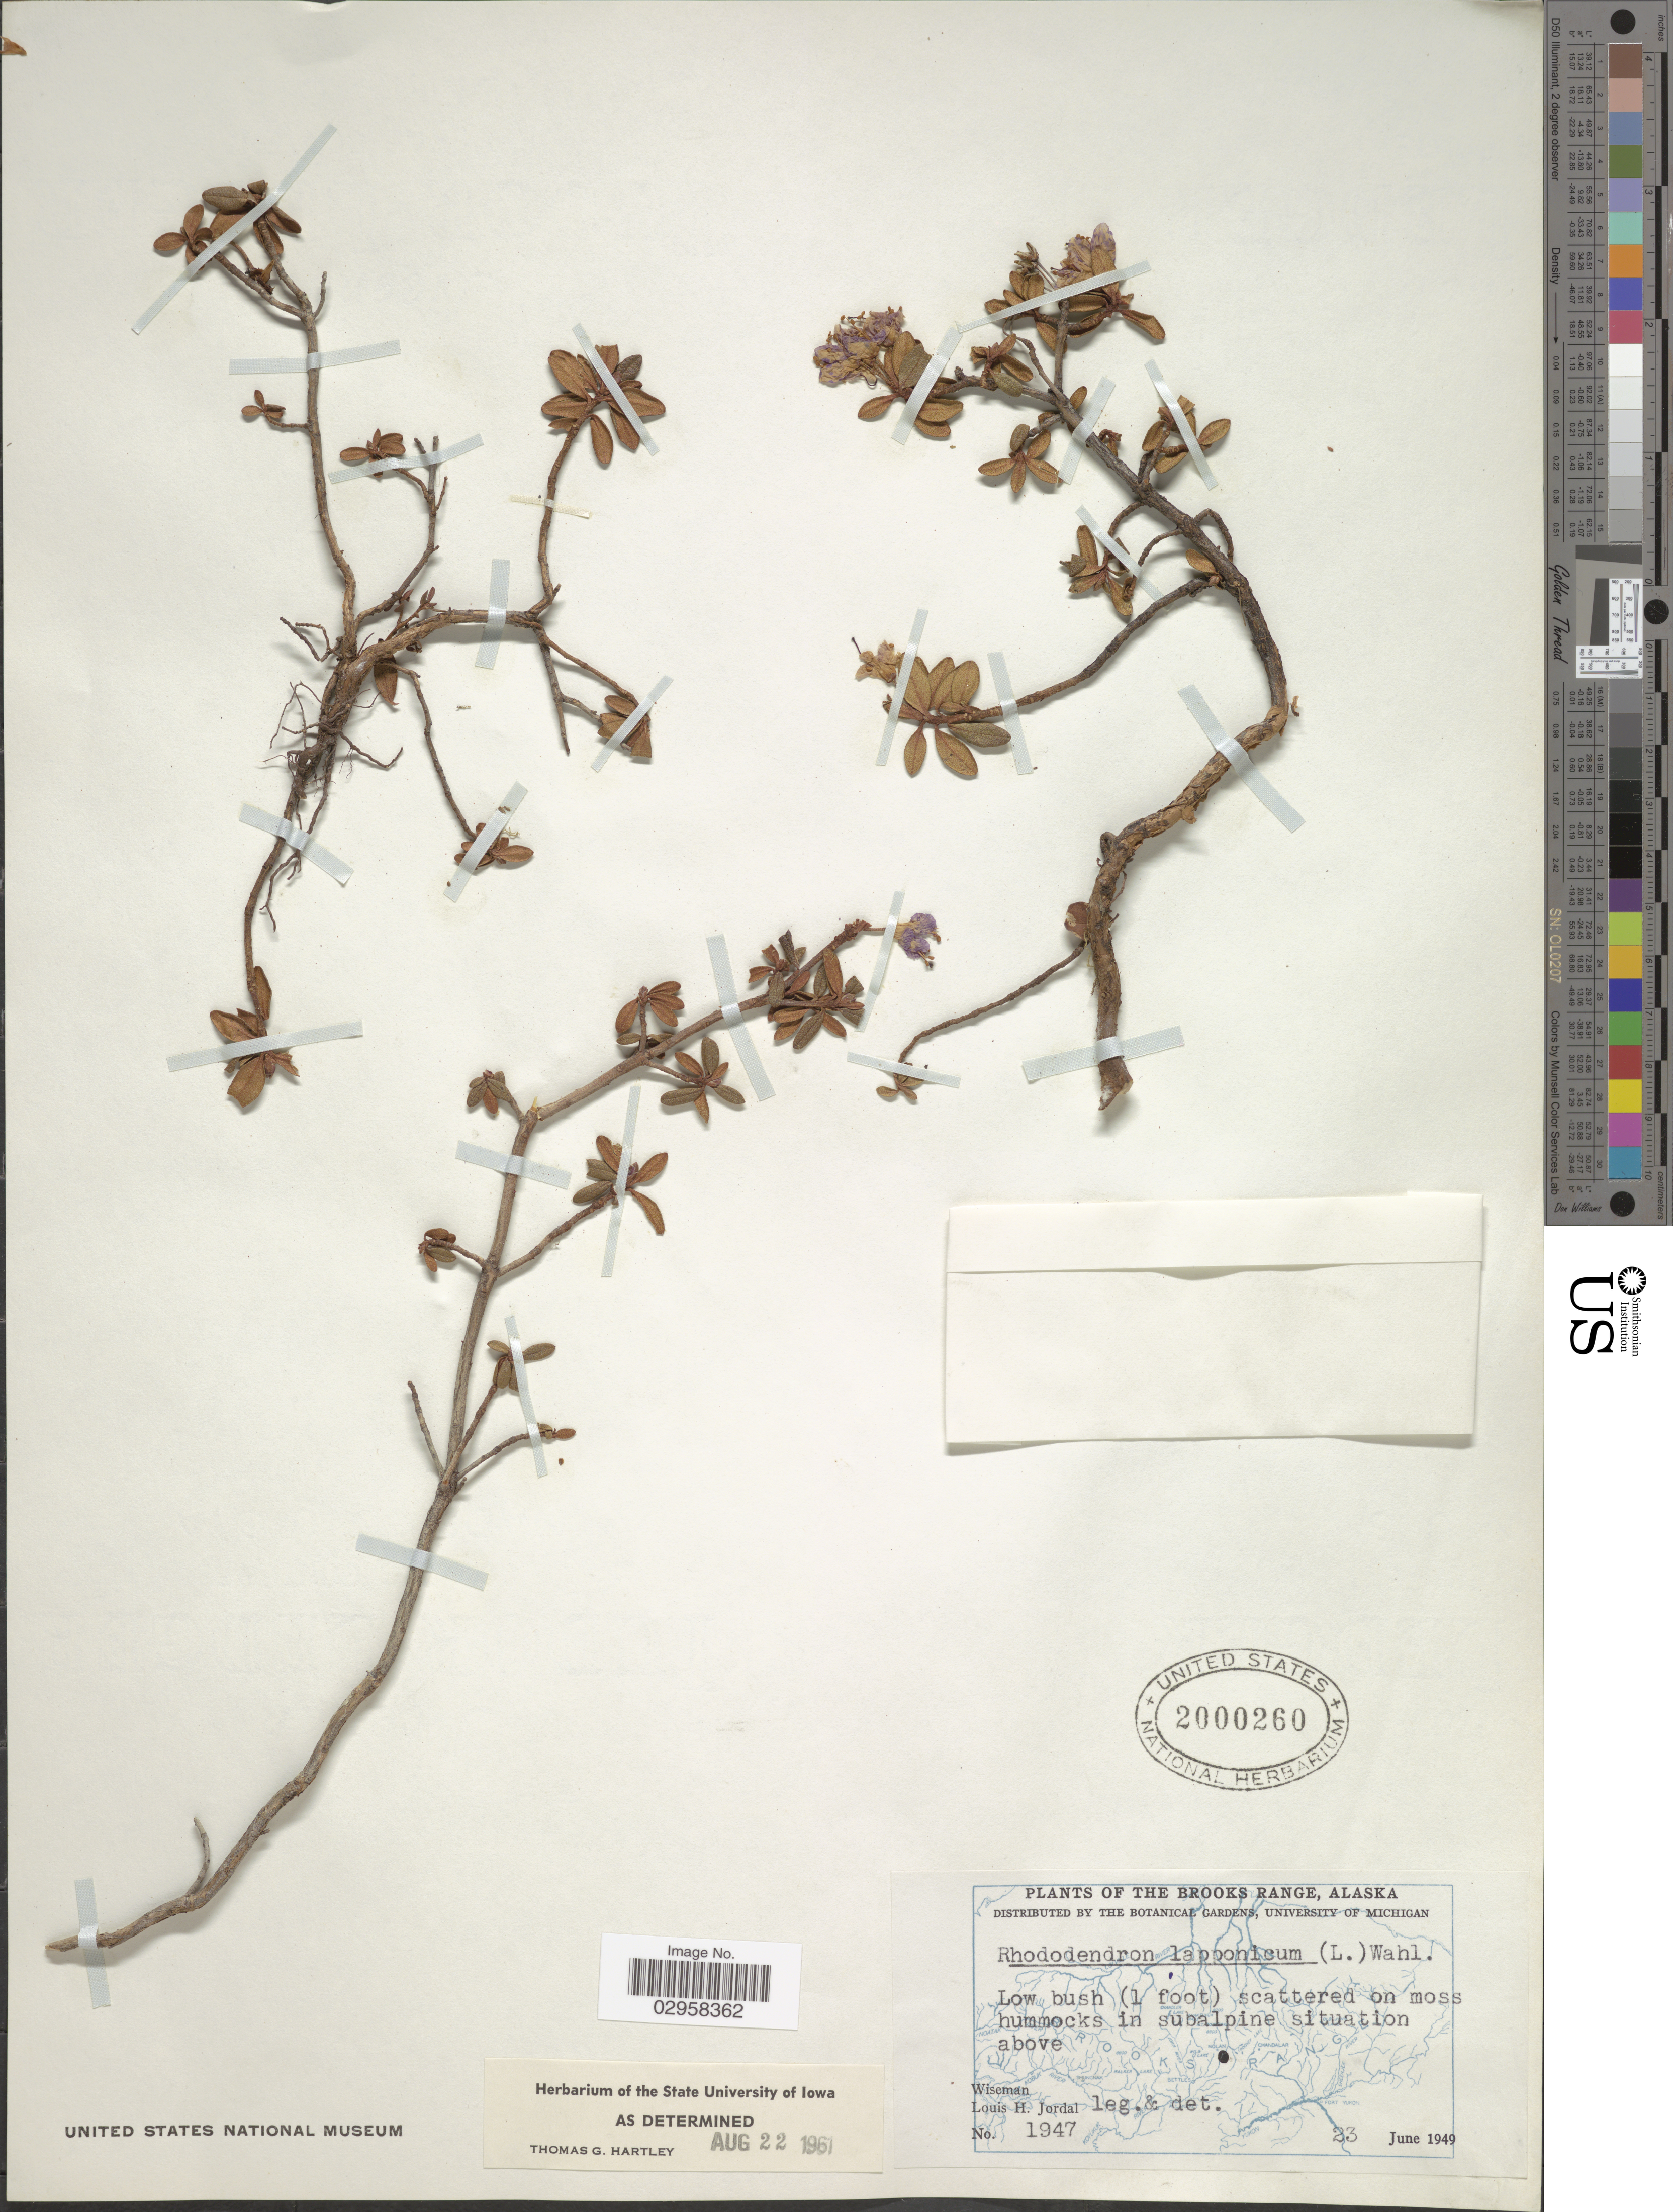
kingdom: Plantae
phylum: Tracheophyta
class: Magnoliopsida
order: Ericales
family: Ericaceae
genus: Rhododendron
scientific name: Rhododendron lapponicum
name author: (L.) Wahlenb.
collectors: -. Wiseman & L. Jordal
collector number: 1947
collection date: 1949-06-23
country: United States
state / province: Alaska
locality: The Brooks Range.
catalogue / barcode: US 2000260